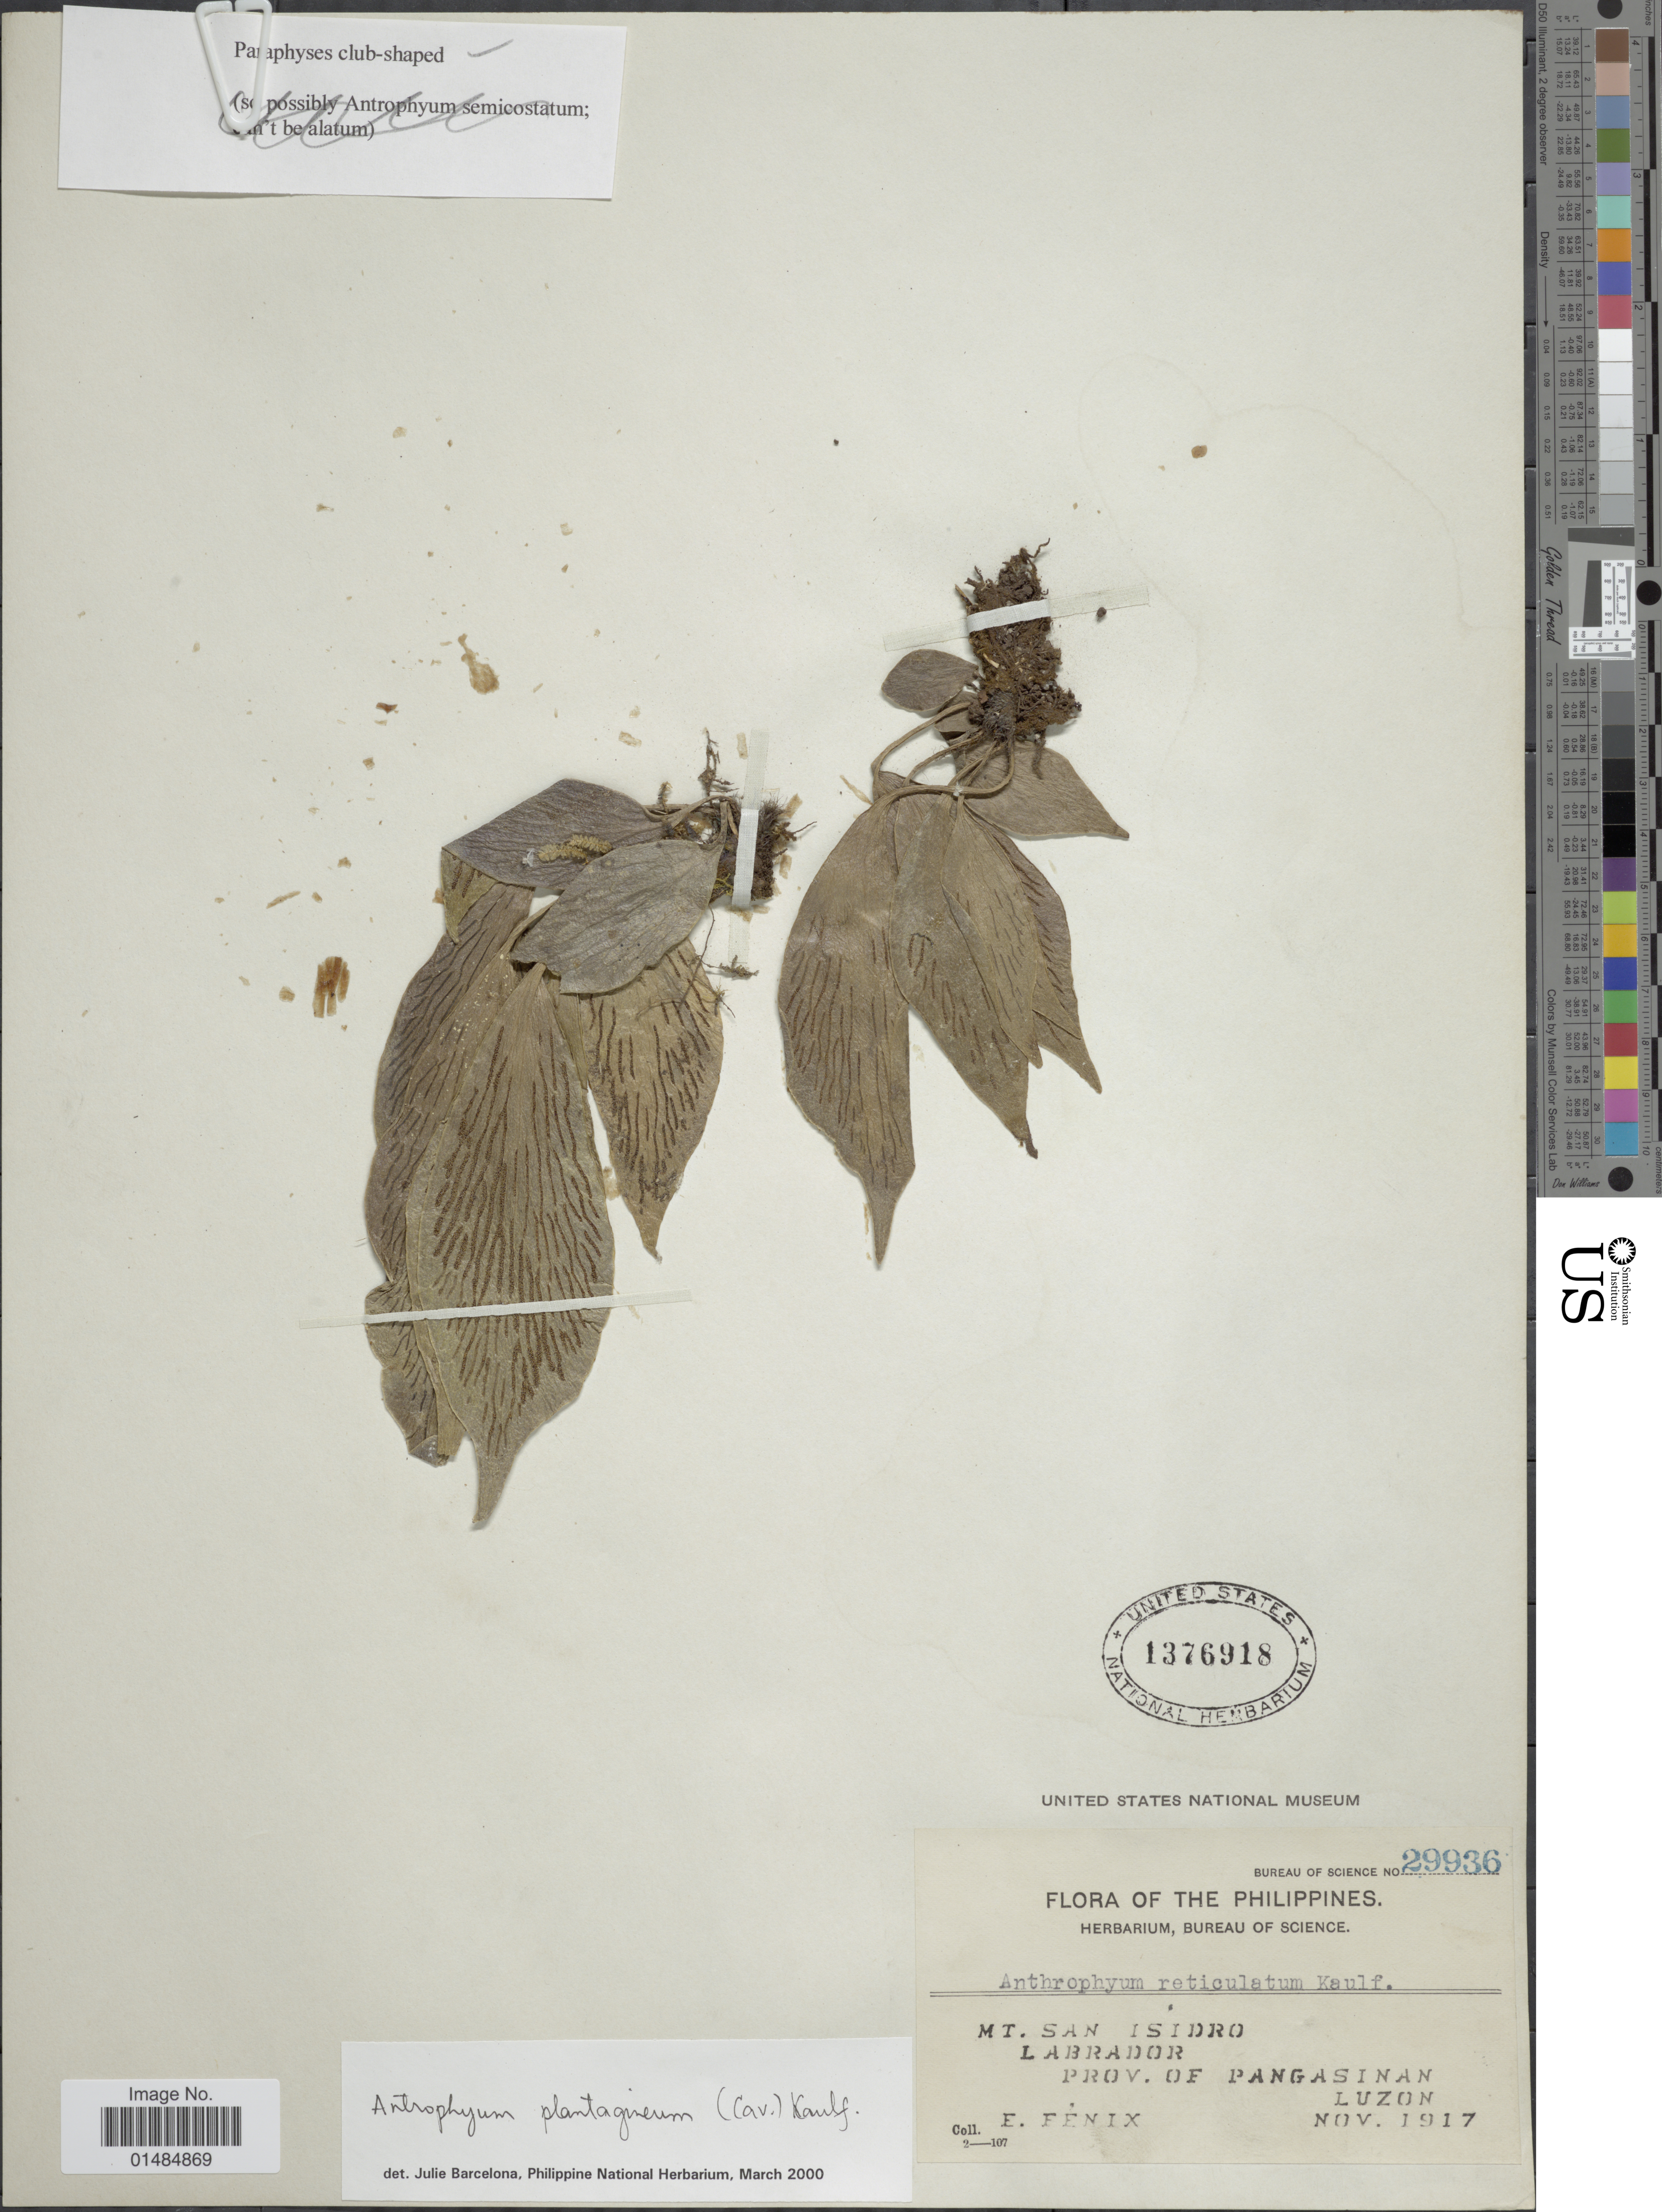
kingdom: Plantae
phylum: Tracheophyta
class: Polypodiopsida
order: Polypodiales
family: Pteridaceae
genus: Antrophyum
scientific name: Antrophyum plantagineum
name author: (Cav.) Kaulf.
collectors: E. Fénix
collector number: Bureau of Science 29936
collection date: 1917-11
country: Philippines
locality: Mt. San isidro, Labrador, Prov. of Pangasinan, Luzon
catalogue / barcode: US 1376918